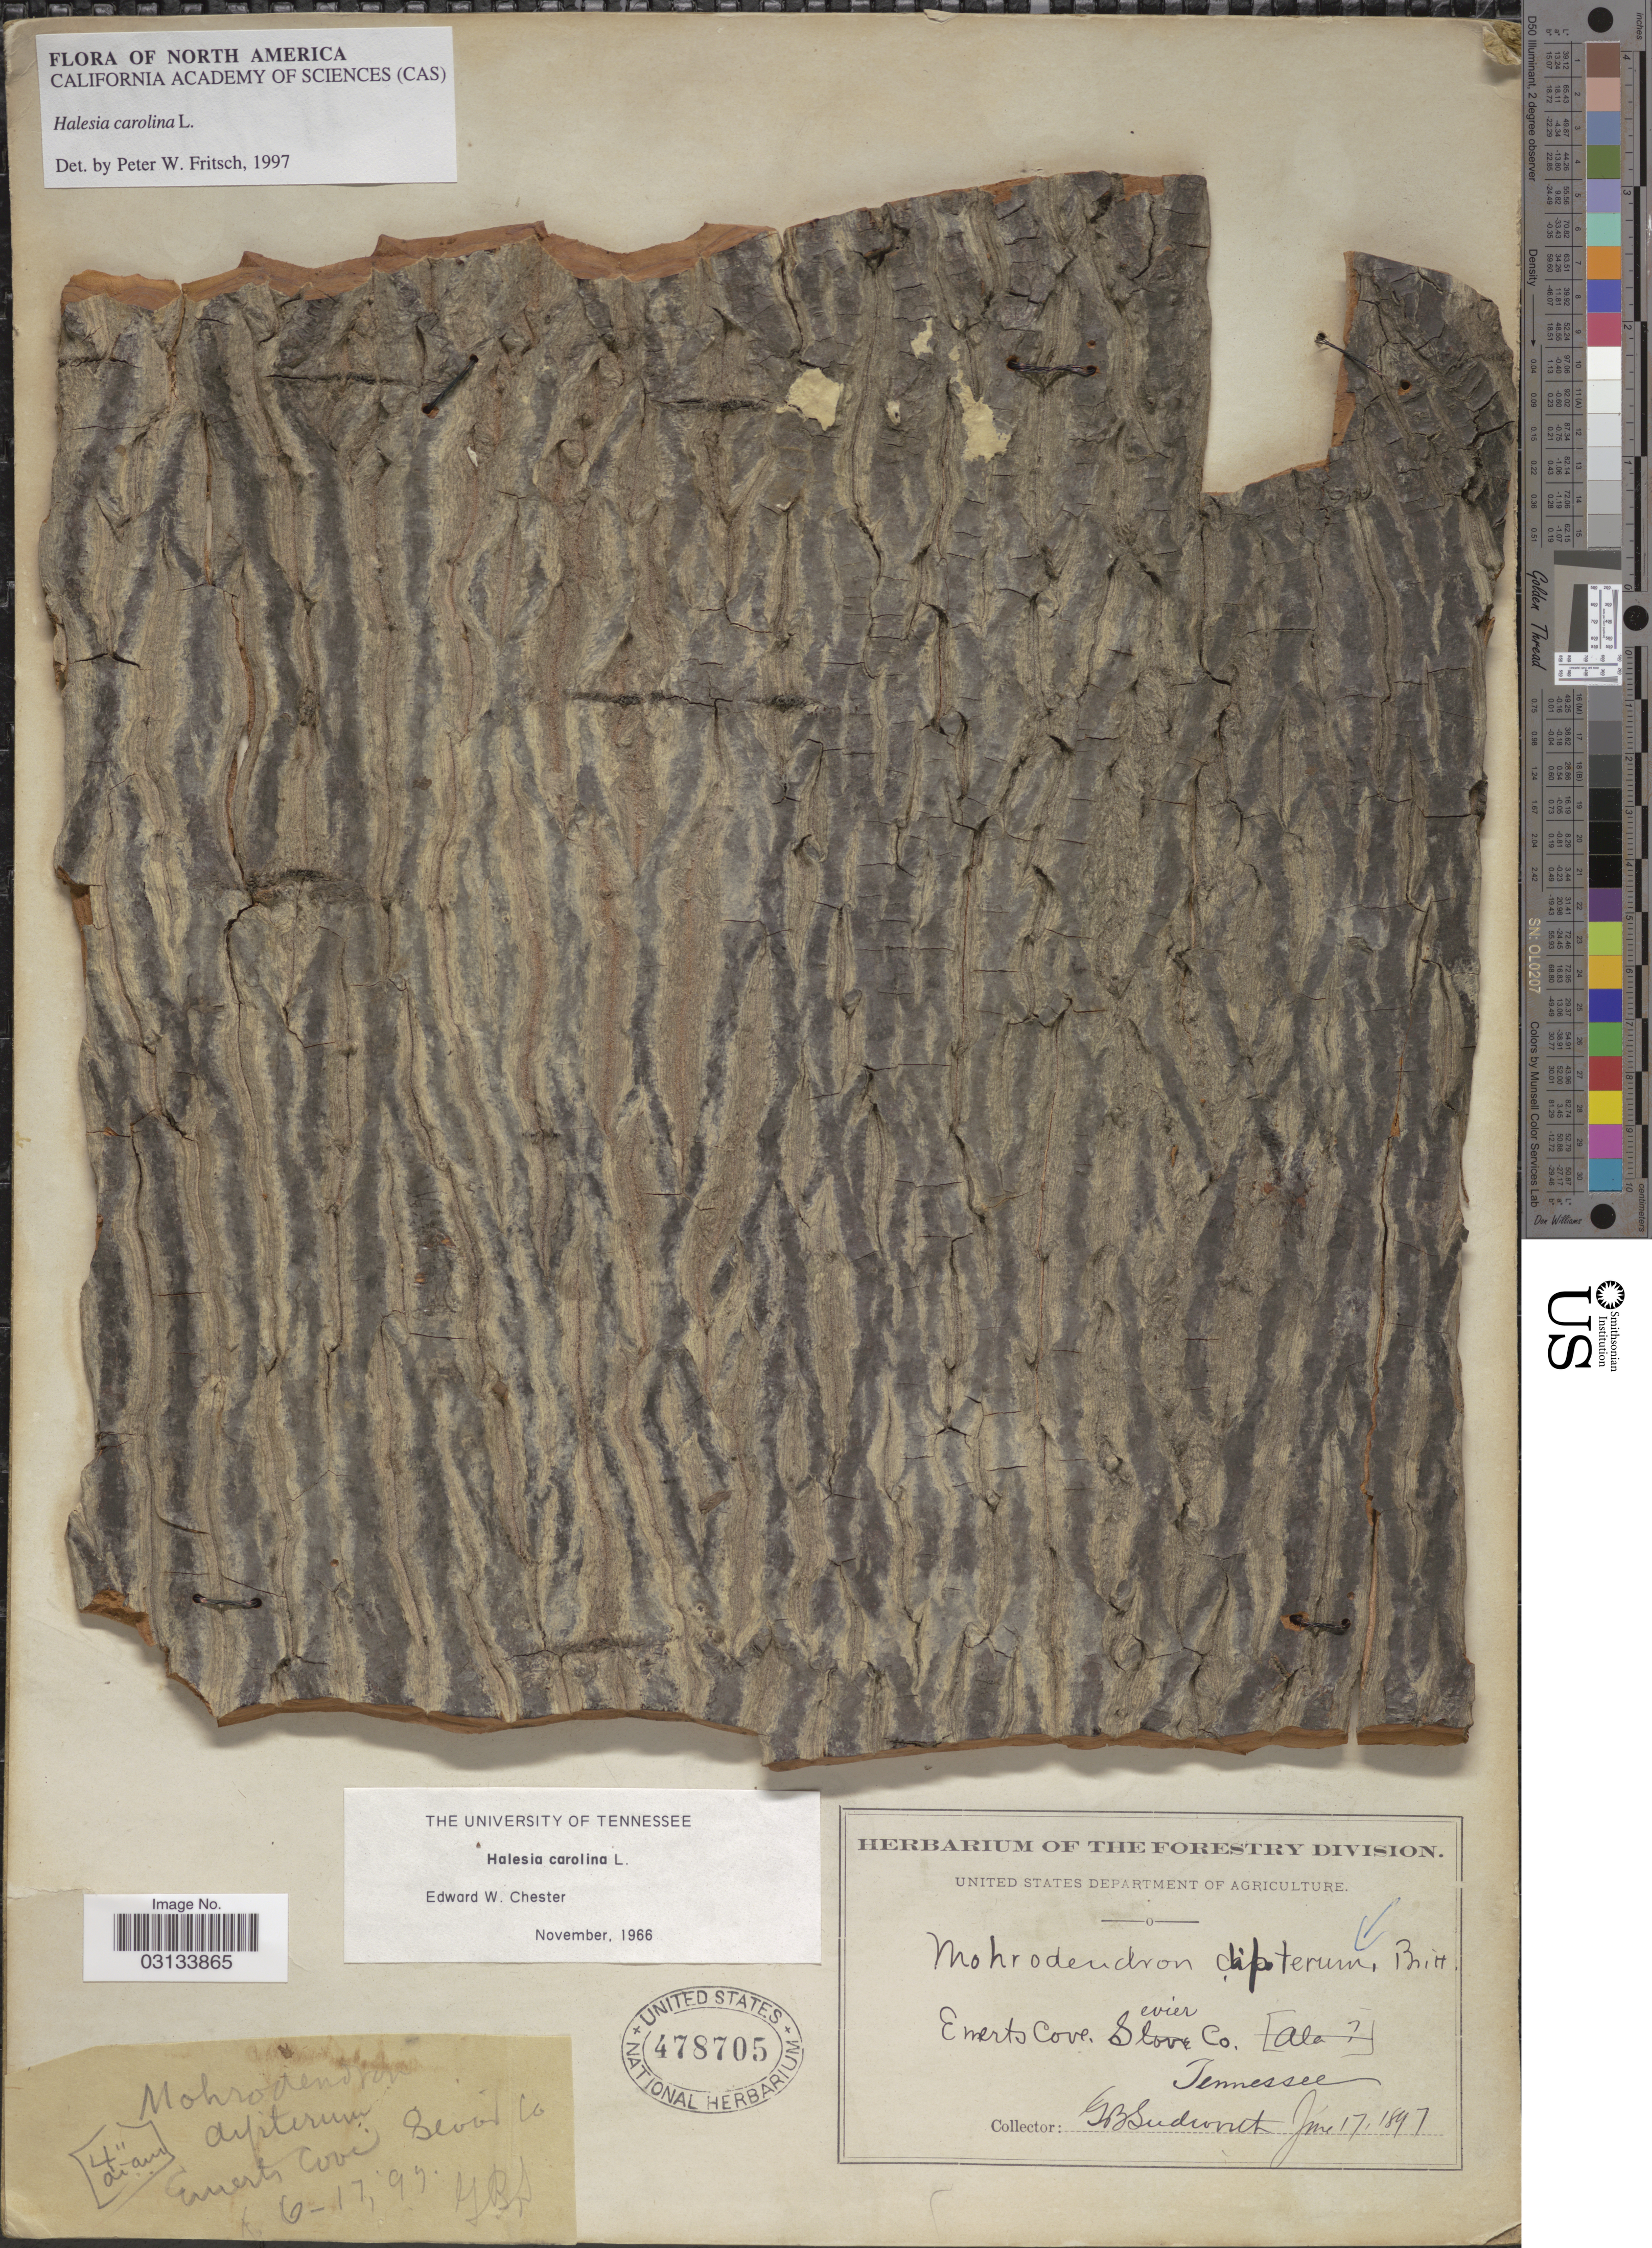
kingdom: Plantae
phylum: Tracheophyta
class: Magnoliopsida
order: Ericales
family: Styracaceae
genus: Halesia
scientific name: Halesia carolina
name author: L.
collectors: G. B. Sudworth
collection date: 1897-06-17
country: United States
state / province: Tennessee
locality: Emerts Cove, Sevier Co.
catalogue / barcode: US 478705